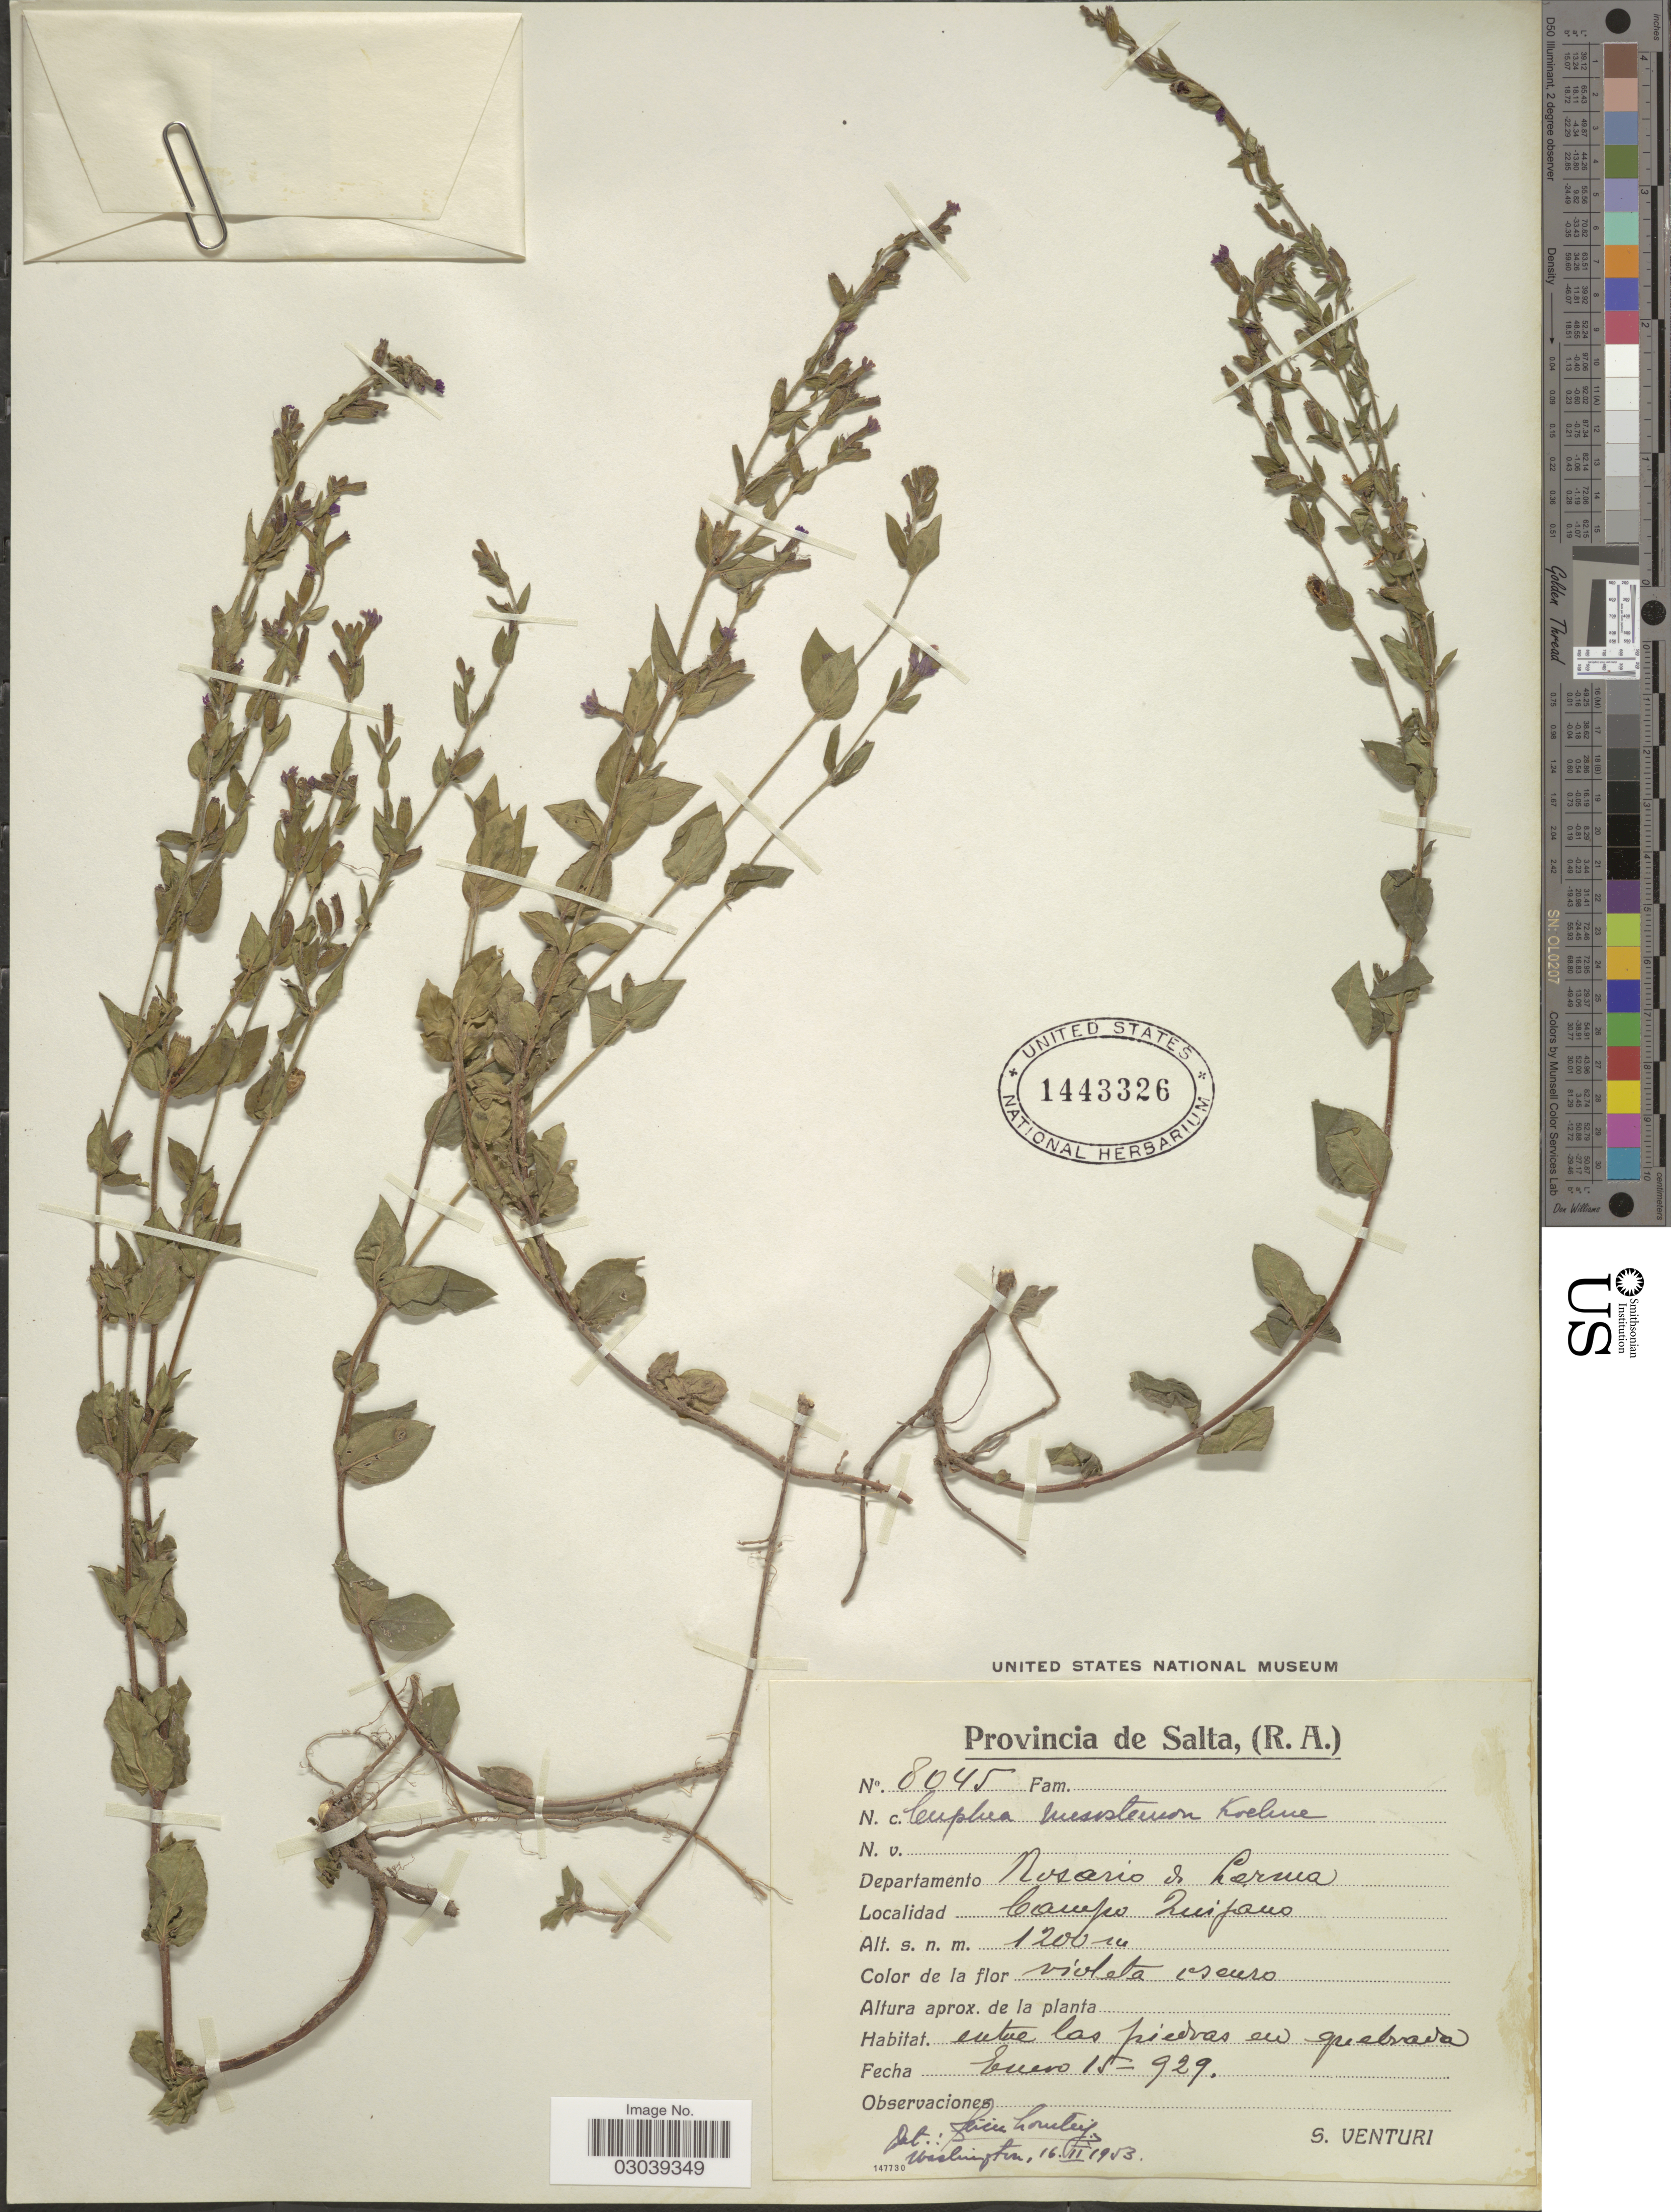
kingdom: Plantae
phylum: Tracheophyta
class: Magnoliopsida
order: Myrtales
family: Lythraceae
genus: Cuphea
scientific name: Cuphea calophylla subsp. mesostemon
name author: (Koehne) Lourteig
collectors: S. Venturi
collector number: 8045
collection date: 1929-01-15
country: Argentina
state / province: Salta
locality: Departamento Rosario de Lerma. Campo Quijano.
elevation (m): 1200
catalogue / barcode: US 1443326